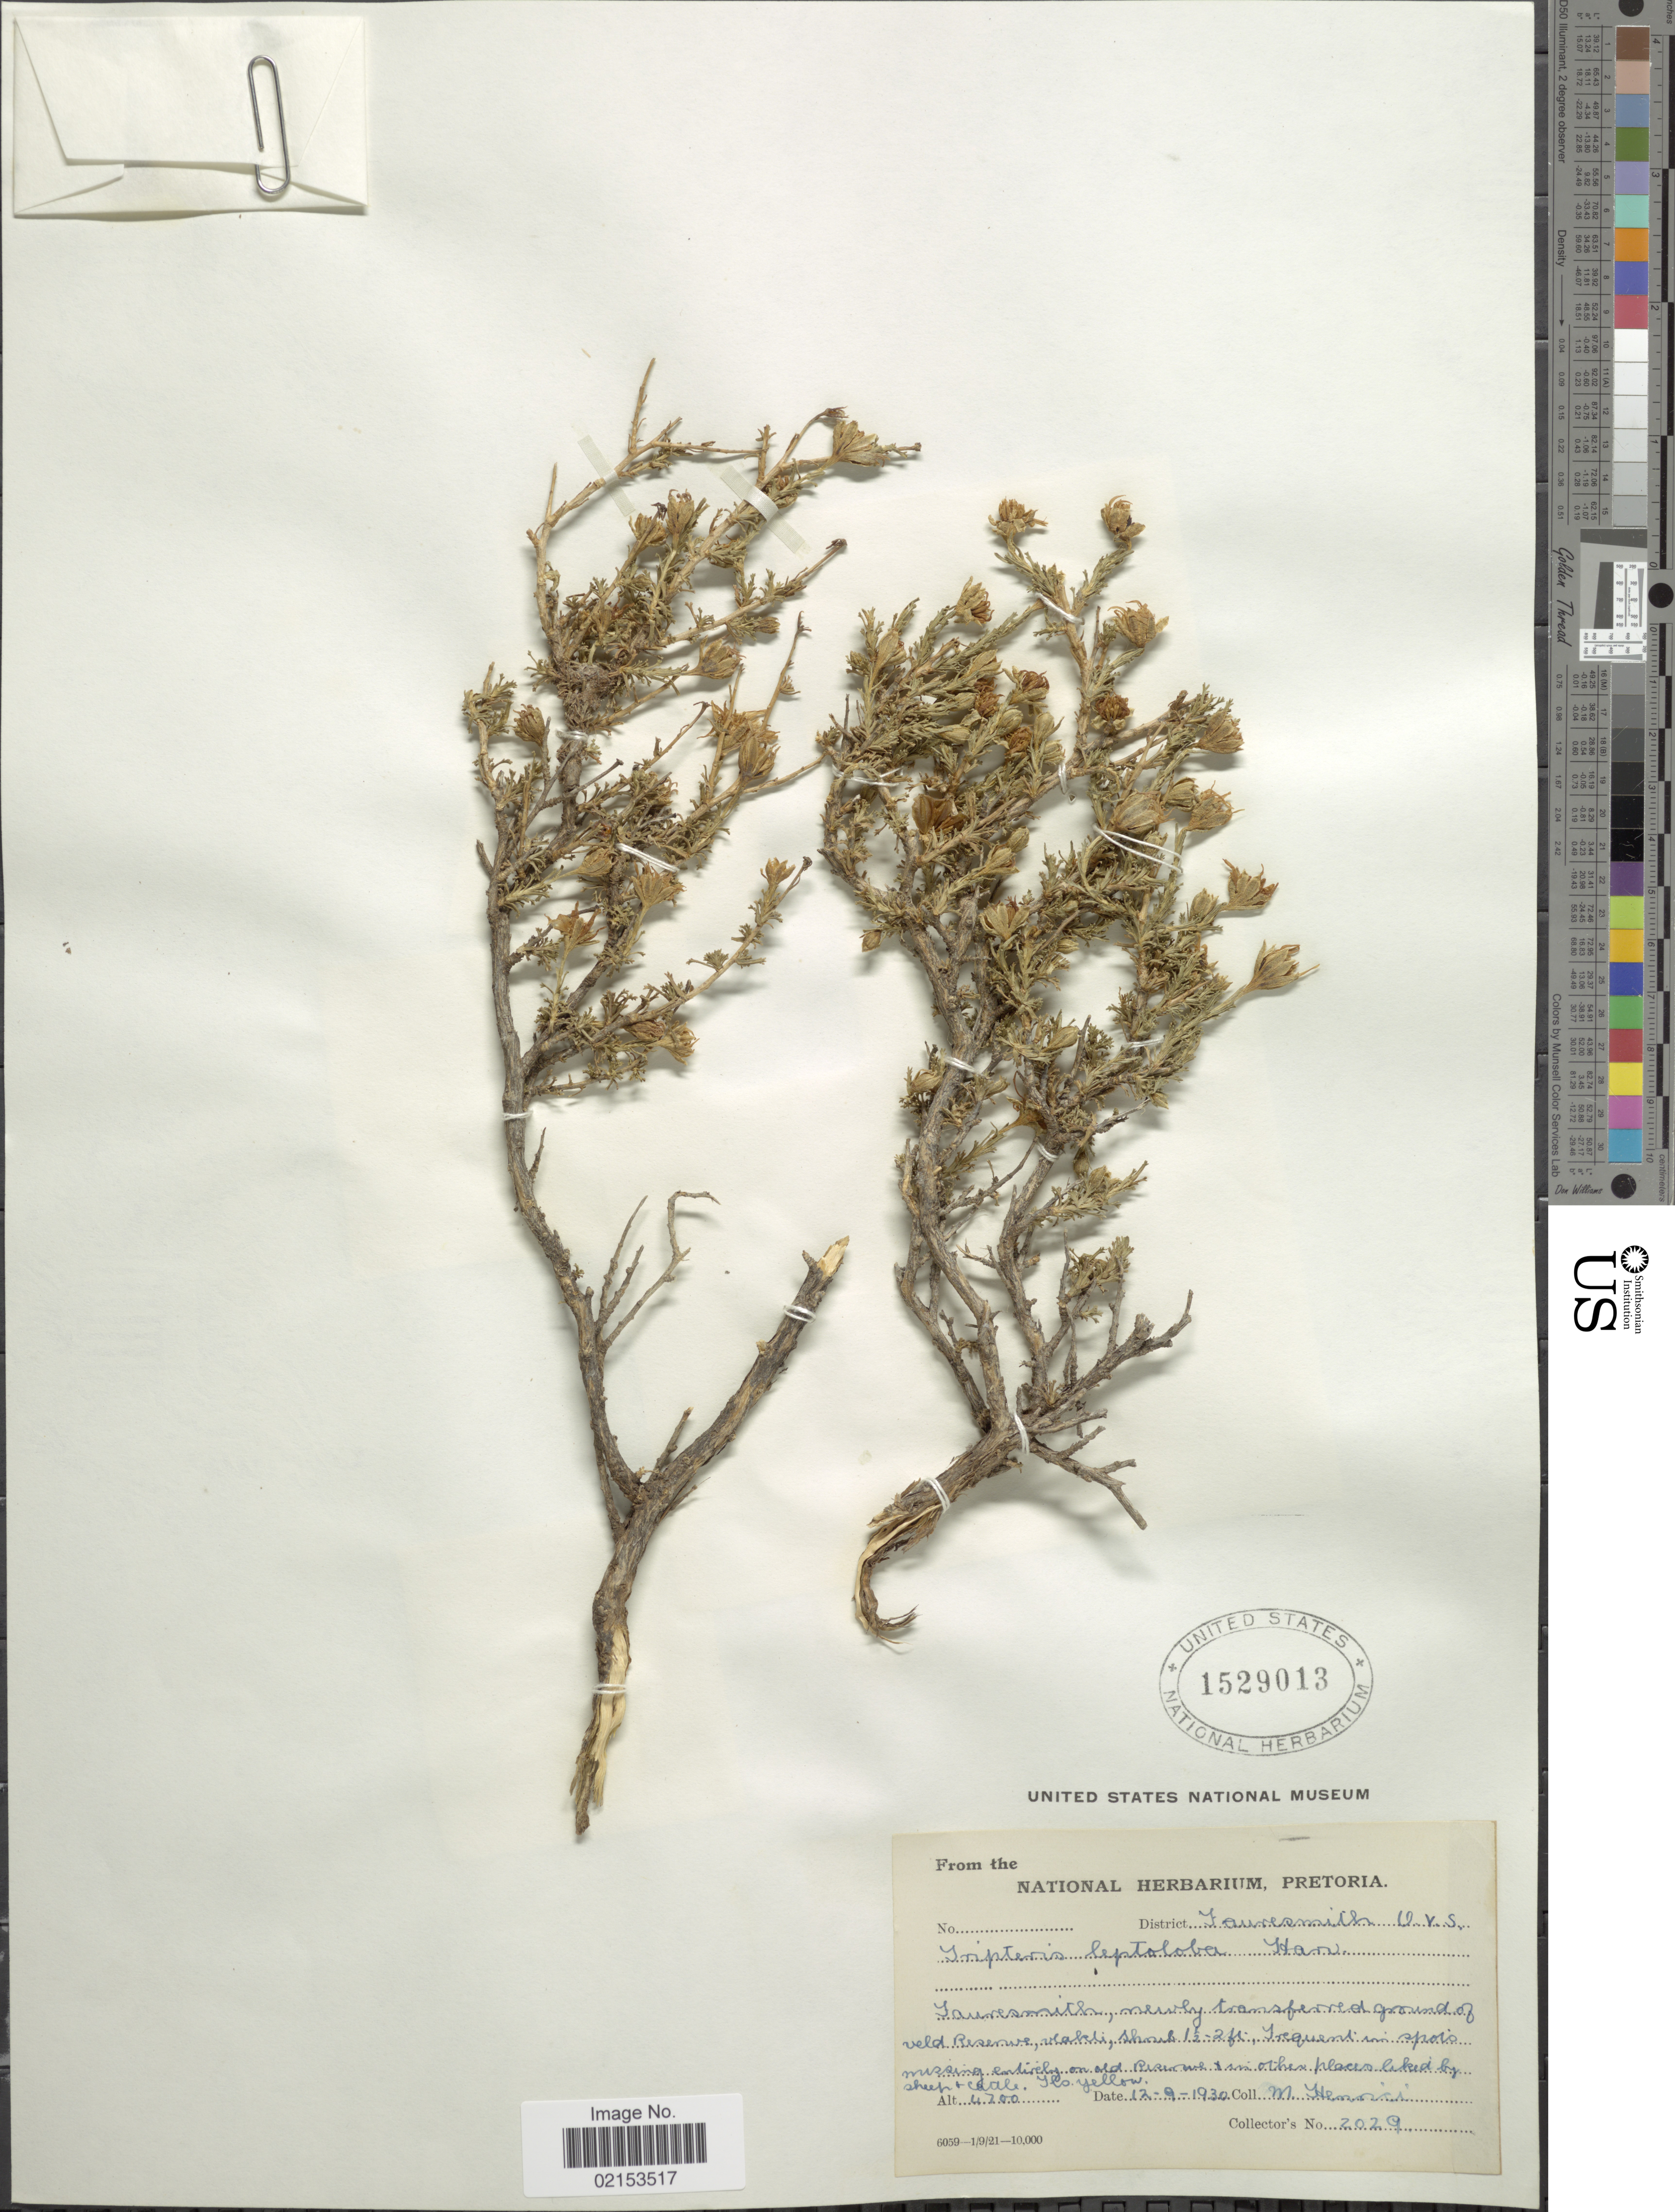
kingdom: Plantae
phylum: Tracheophyta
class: Magnoliopsida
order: Asterales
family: Asteraceae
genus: Osteospermum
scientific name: Osteospermum leptolobum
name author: (Harv.) Norl.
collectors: M. Henrici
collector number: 2029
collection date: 1930-09-12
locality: District. Fauresmith. O.V.S.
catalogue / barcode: US 1529013